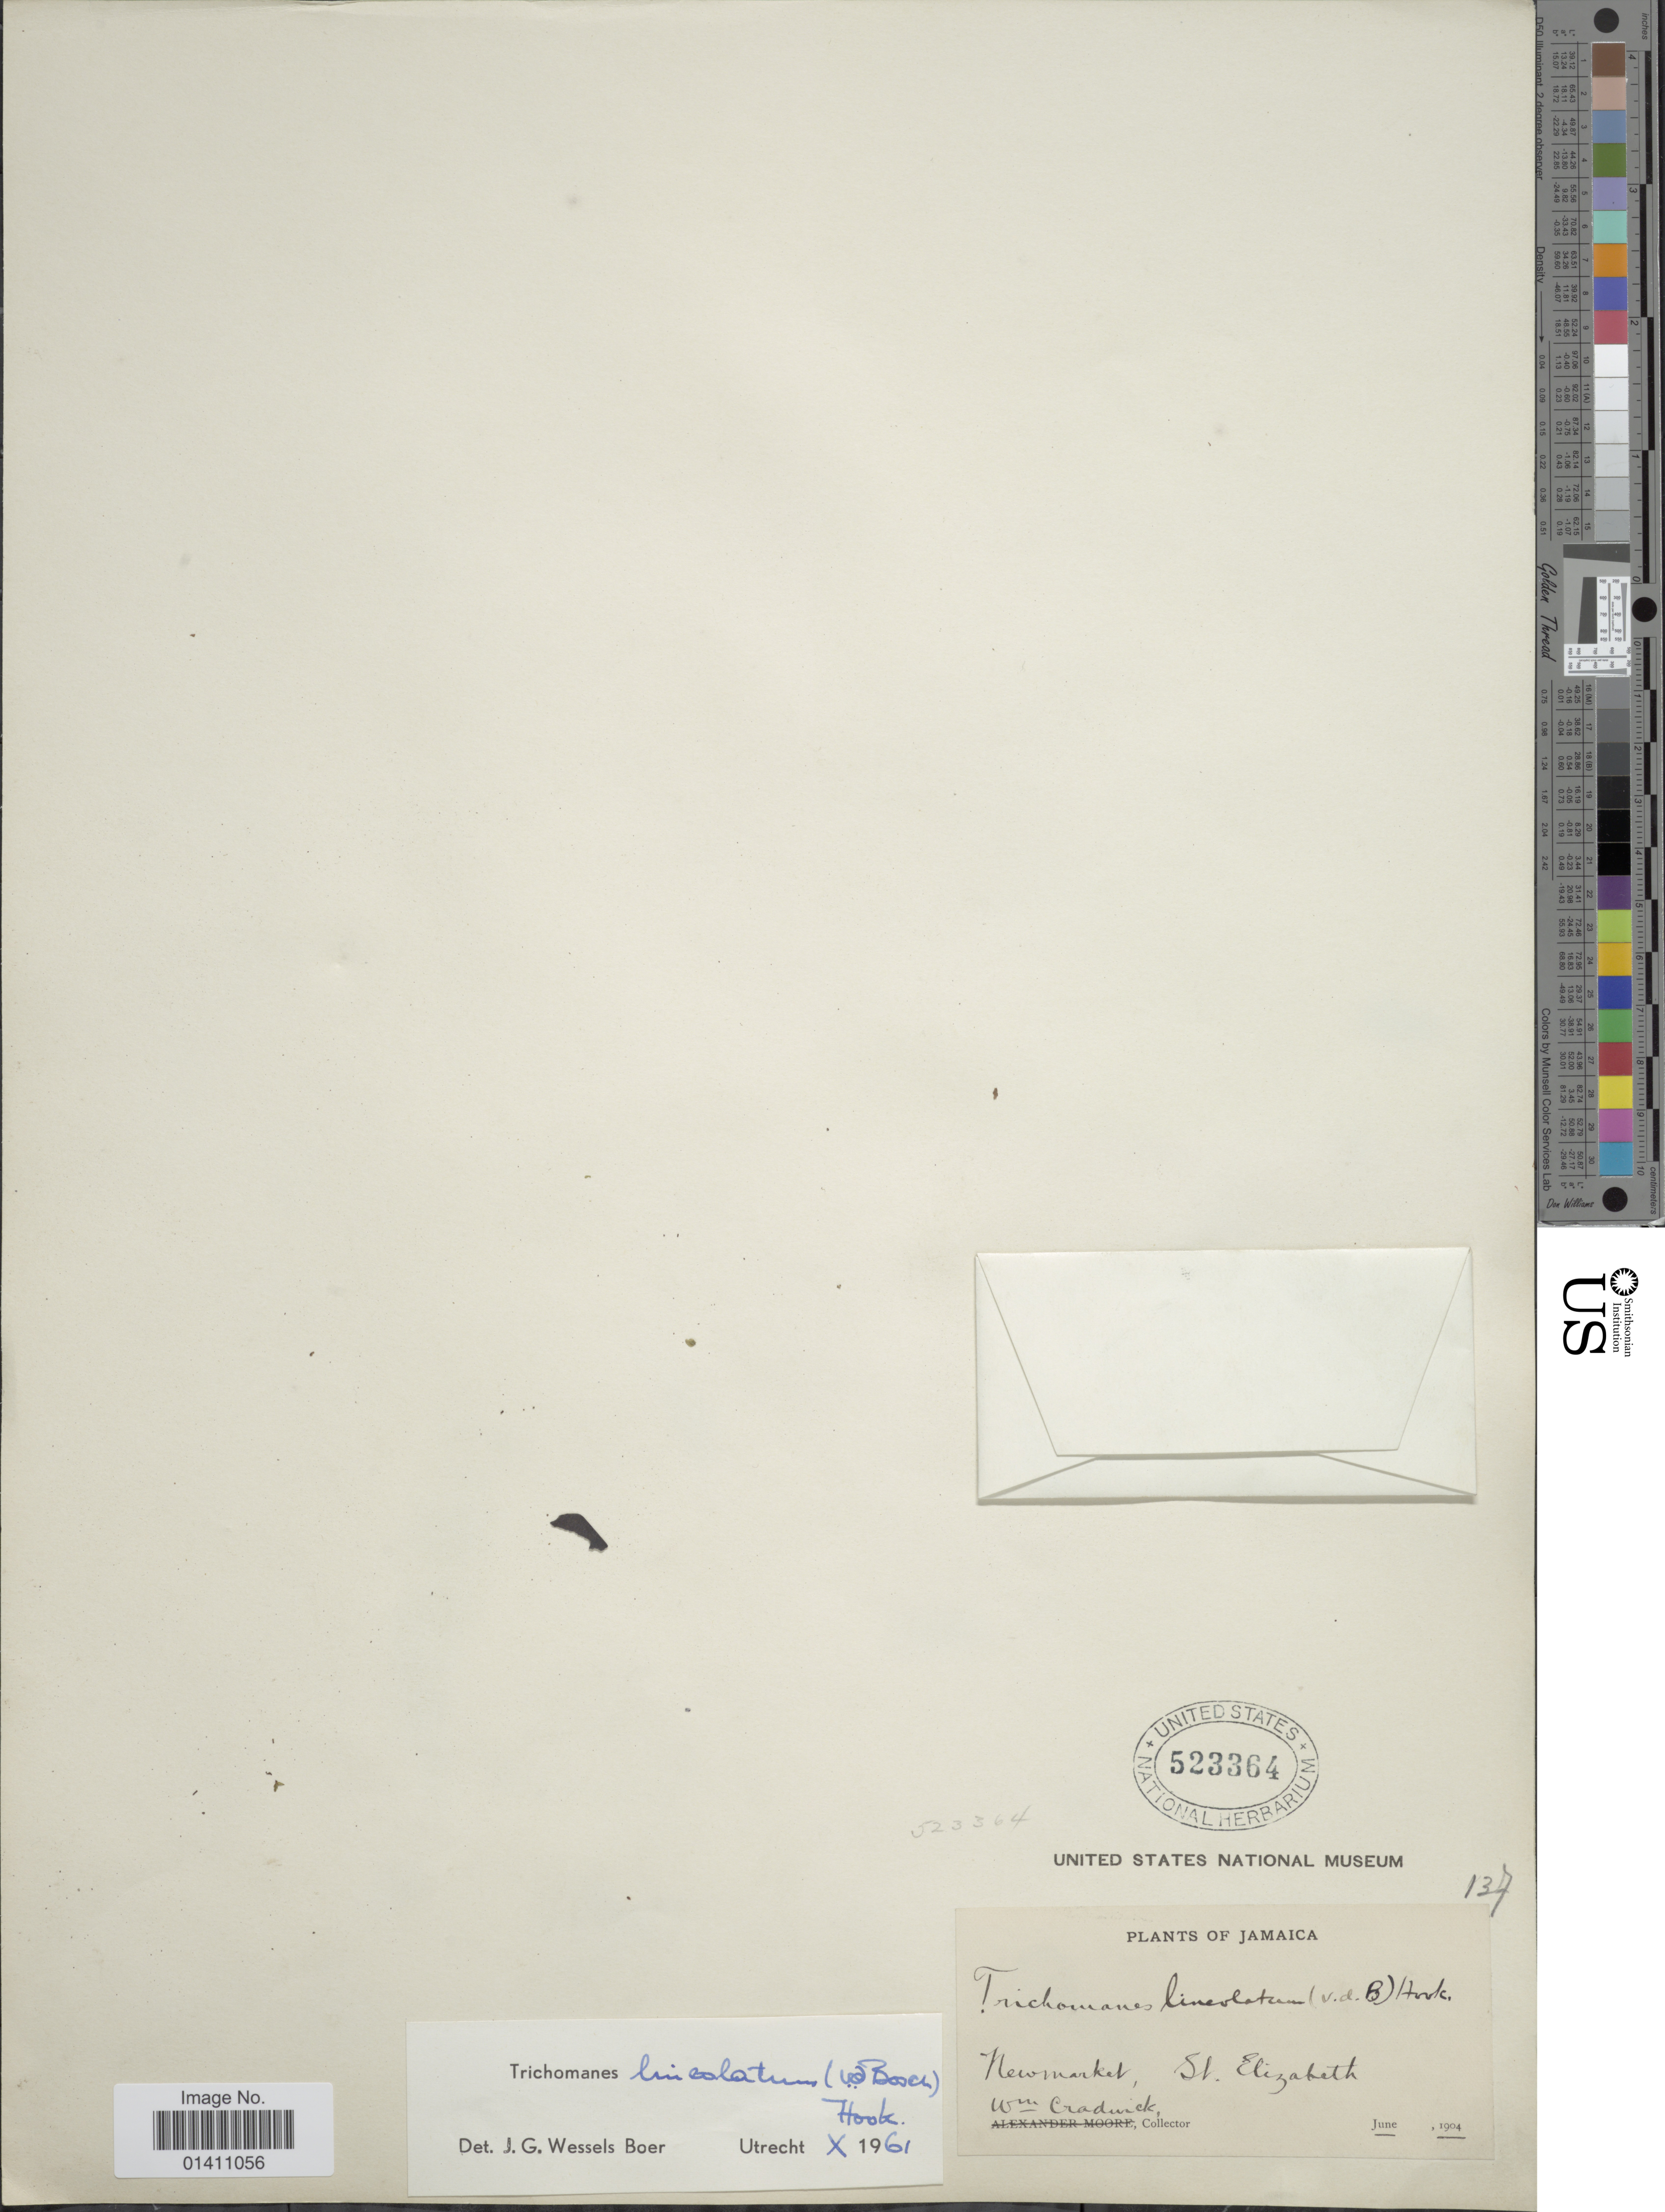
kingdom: Plantae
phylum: Tracheophyta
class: Polypodiopsida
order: Hymenophyllales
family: Hymenophyllaceae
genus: Didymoglossum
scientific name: Didymoglossum lineolatum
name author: Bosch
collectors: W. Cradwick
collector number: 137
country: Jamaica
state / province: Saint Elizabeth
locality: Newmarket.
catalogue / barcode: US 523364